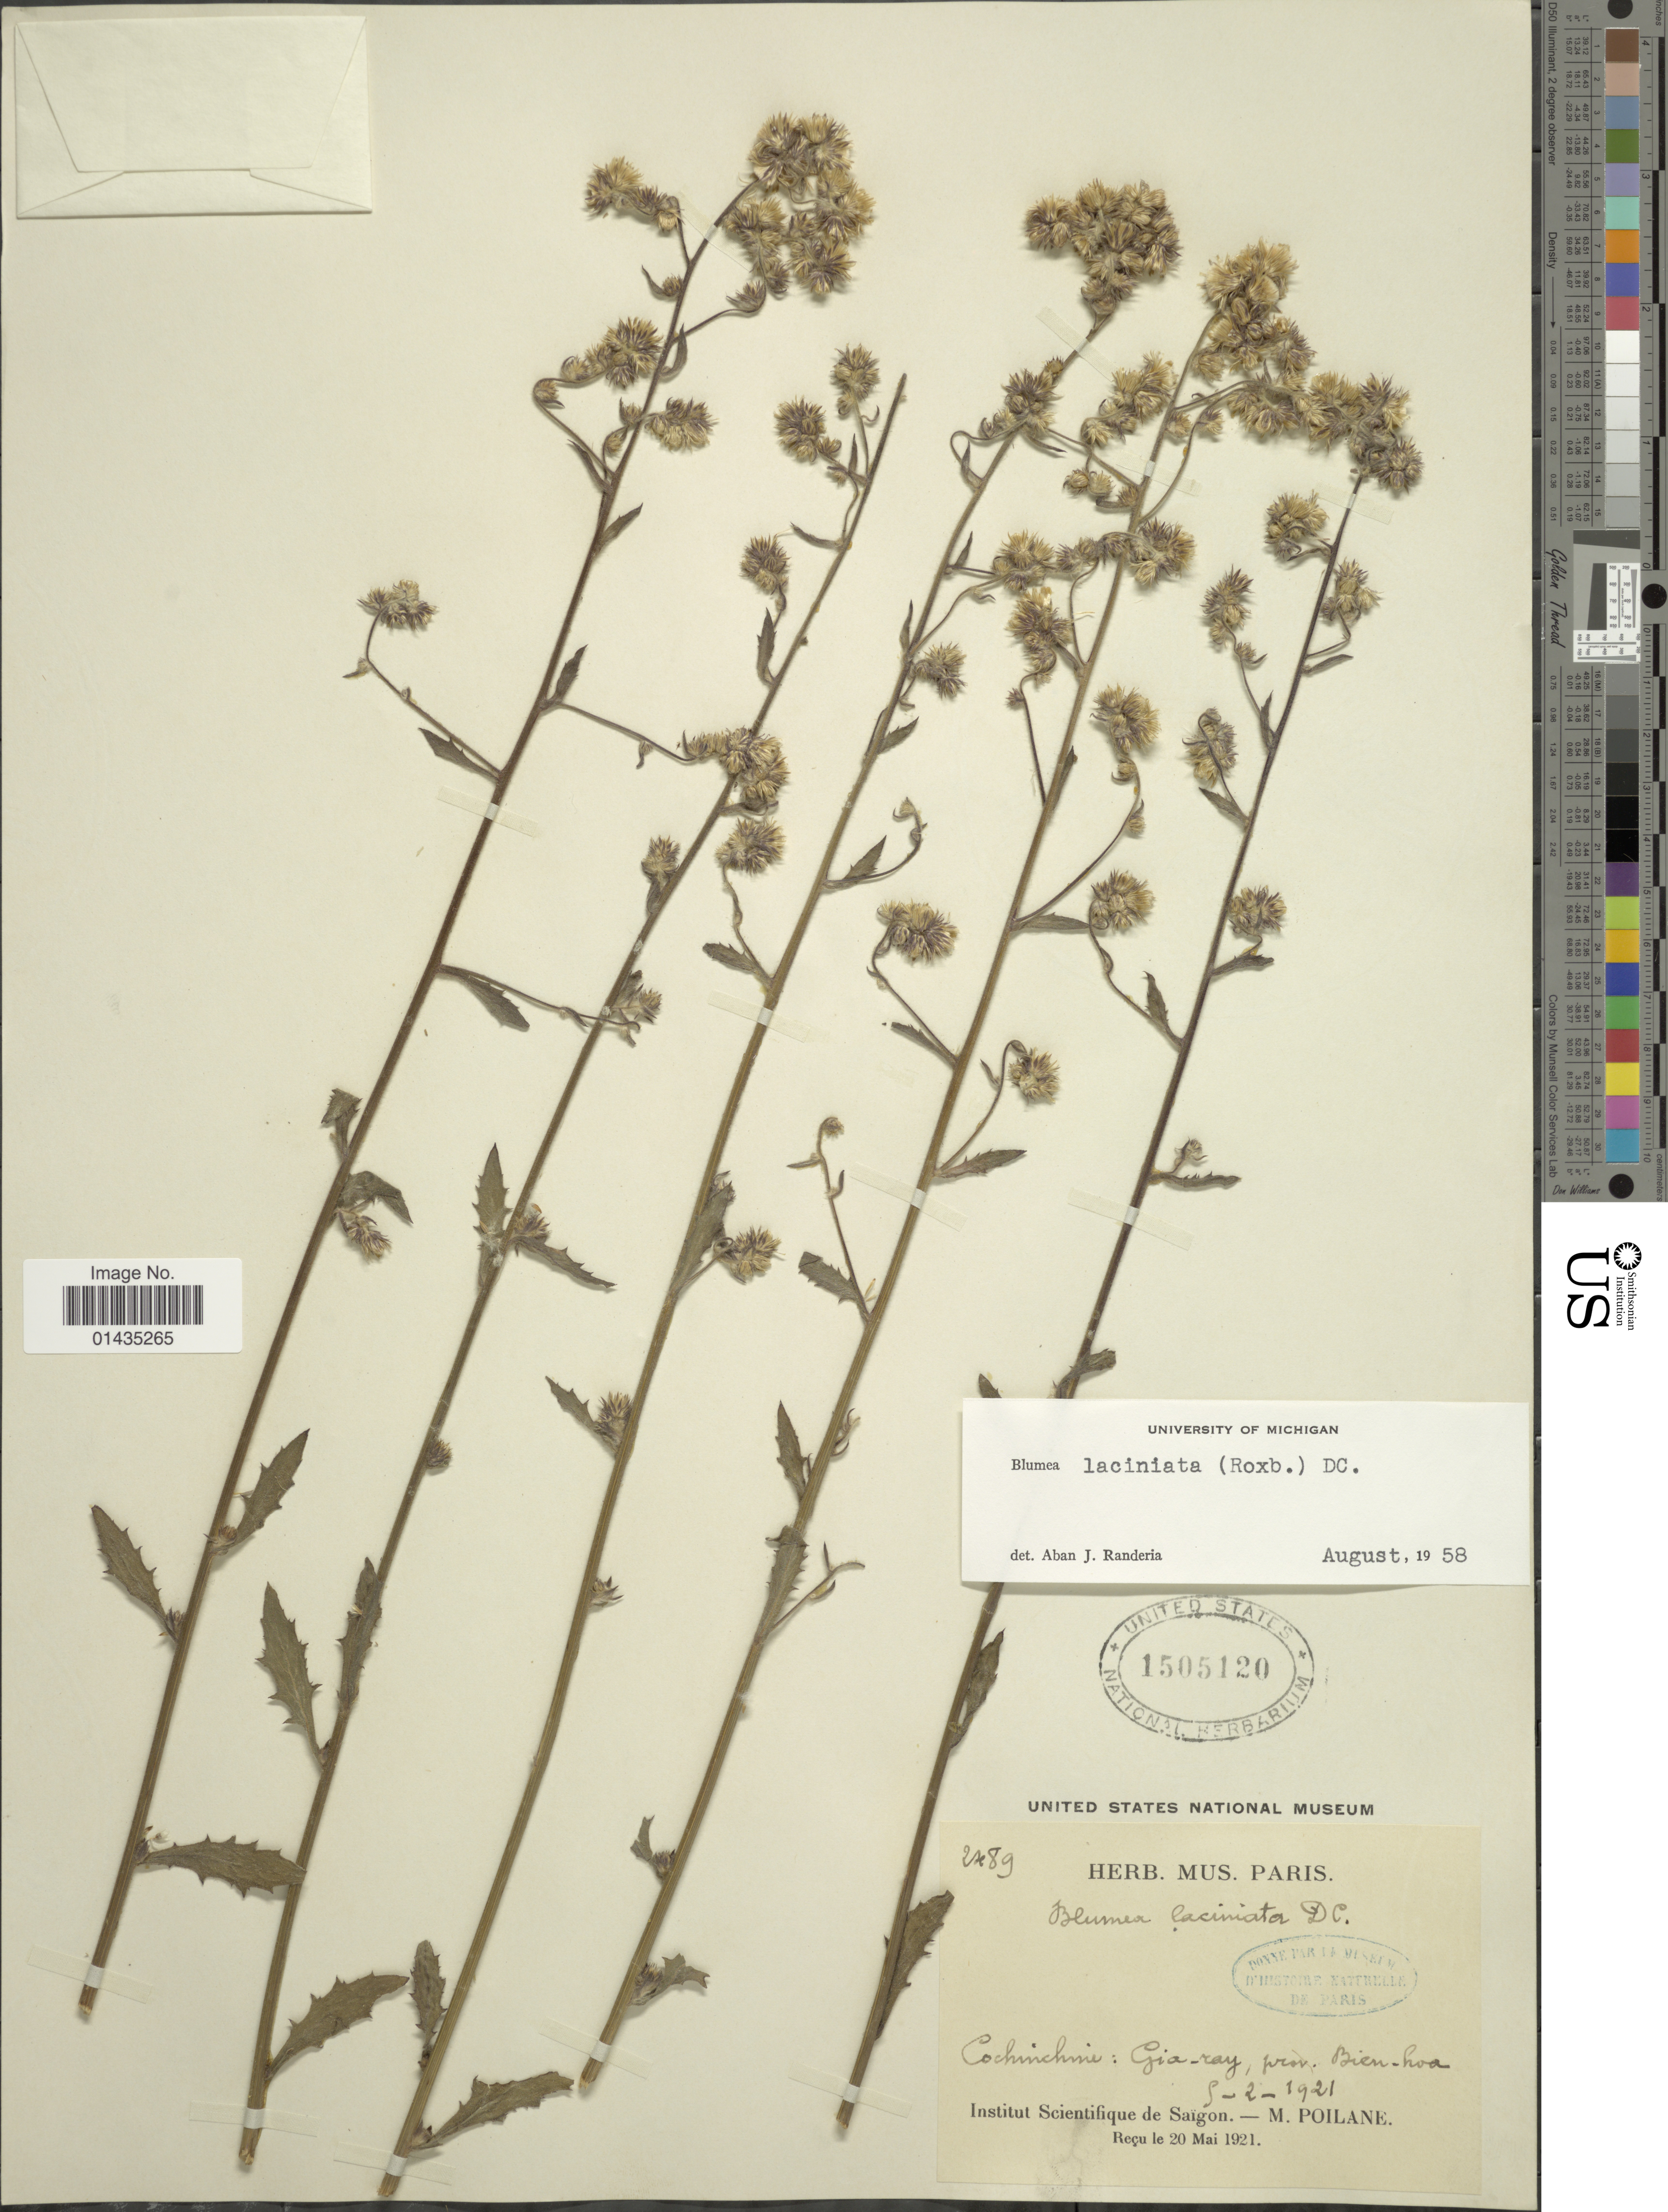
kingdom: Plantae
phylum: Tracheophyta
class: Magnoliopsida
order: Asterales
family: Asteraceae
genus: Blumea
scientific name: Blumea laciniata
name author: (Roxb.) DC.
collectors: M. Poilane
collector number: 2489*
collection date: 1921-02-05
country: Vietnam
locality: Cochinchine, Gia-ray, prov. Bien-Loa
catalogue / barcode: US 1505120